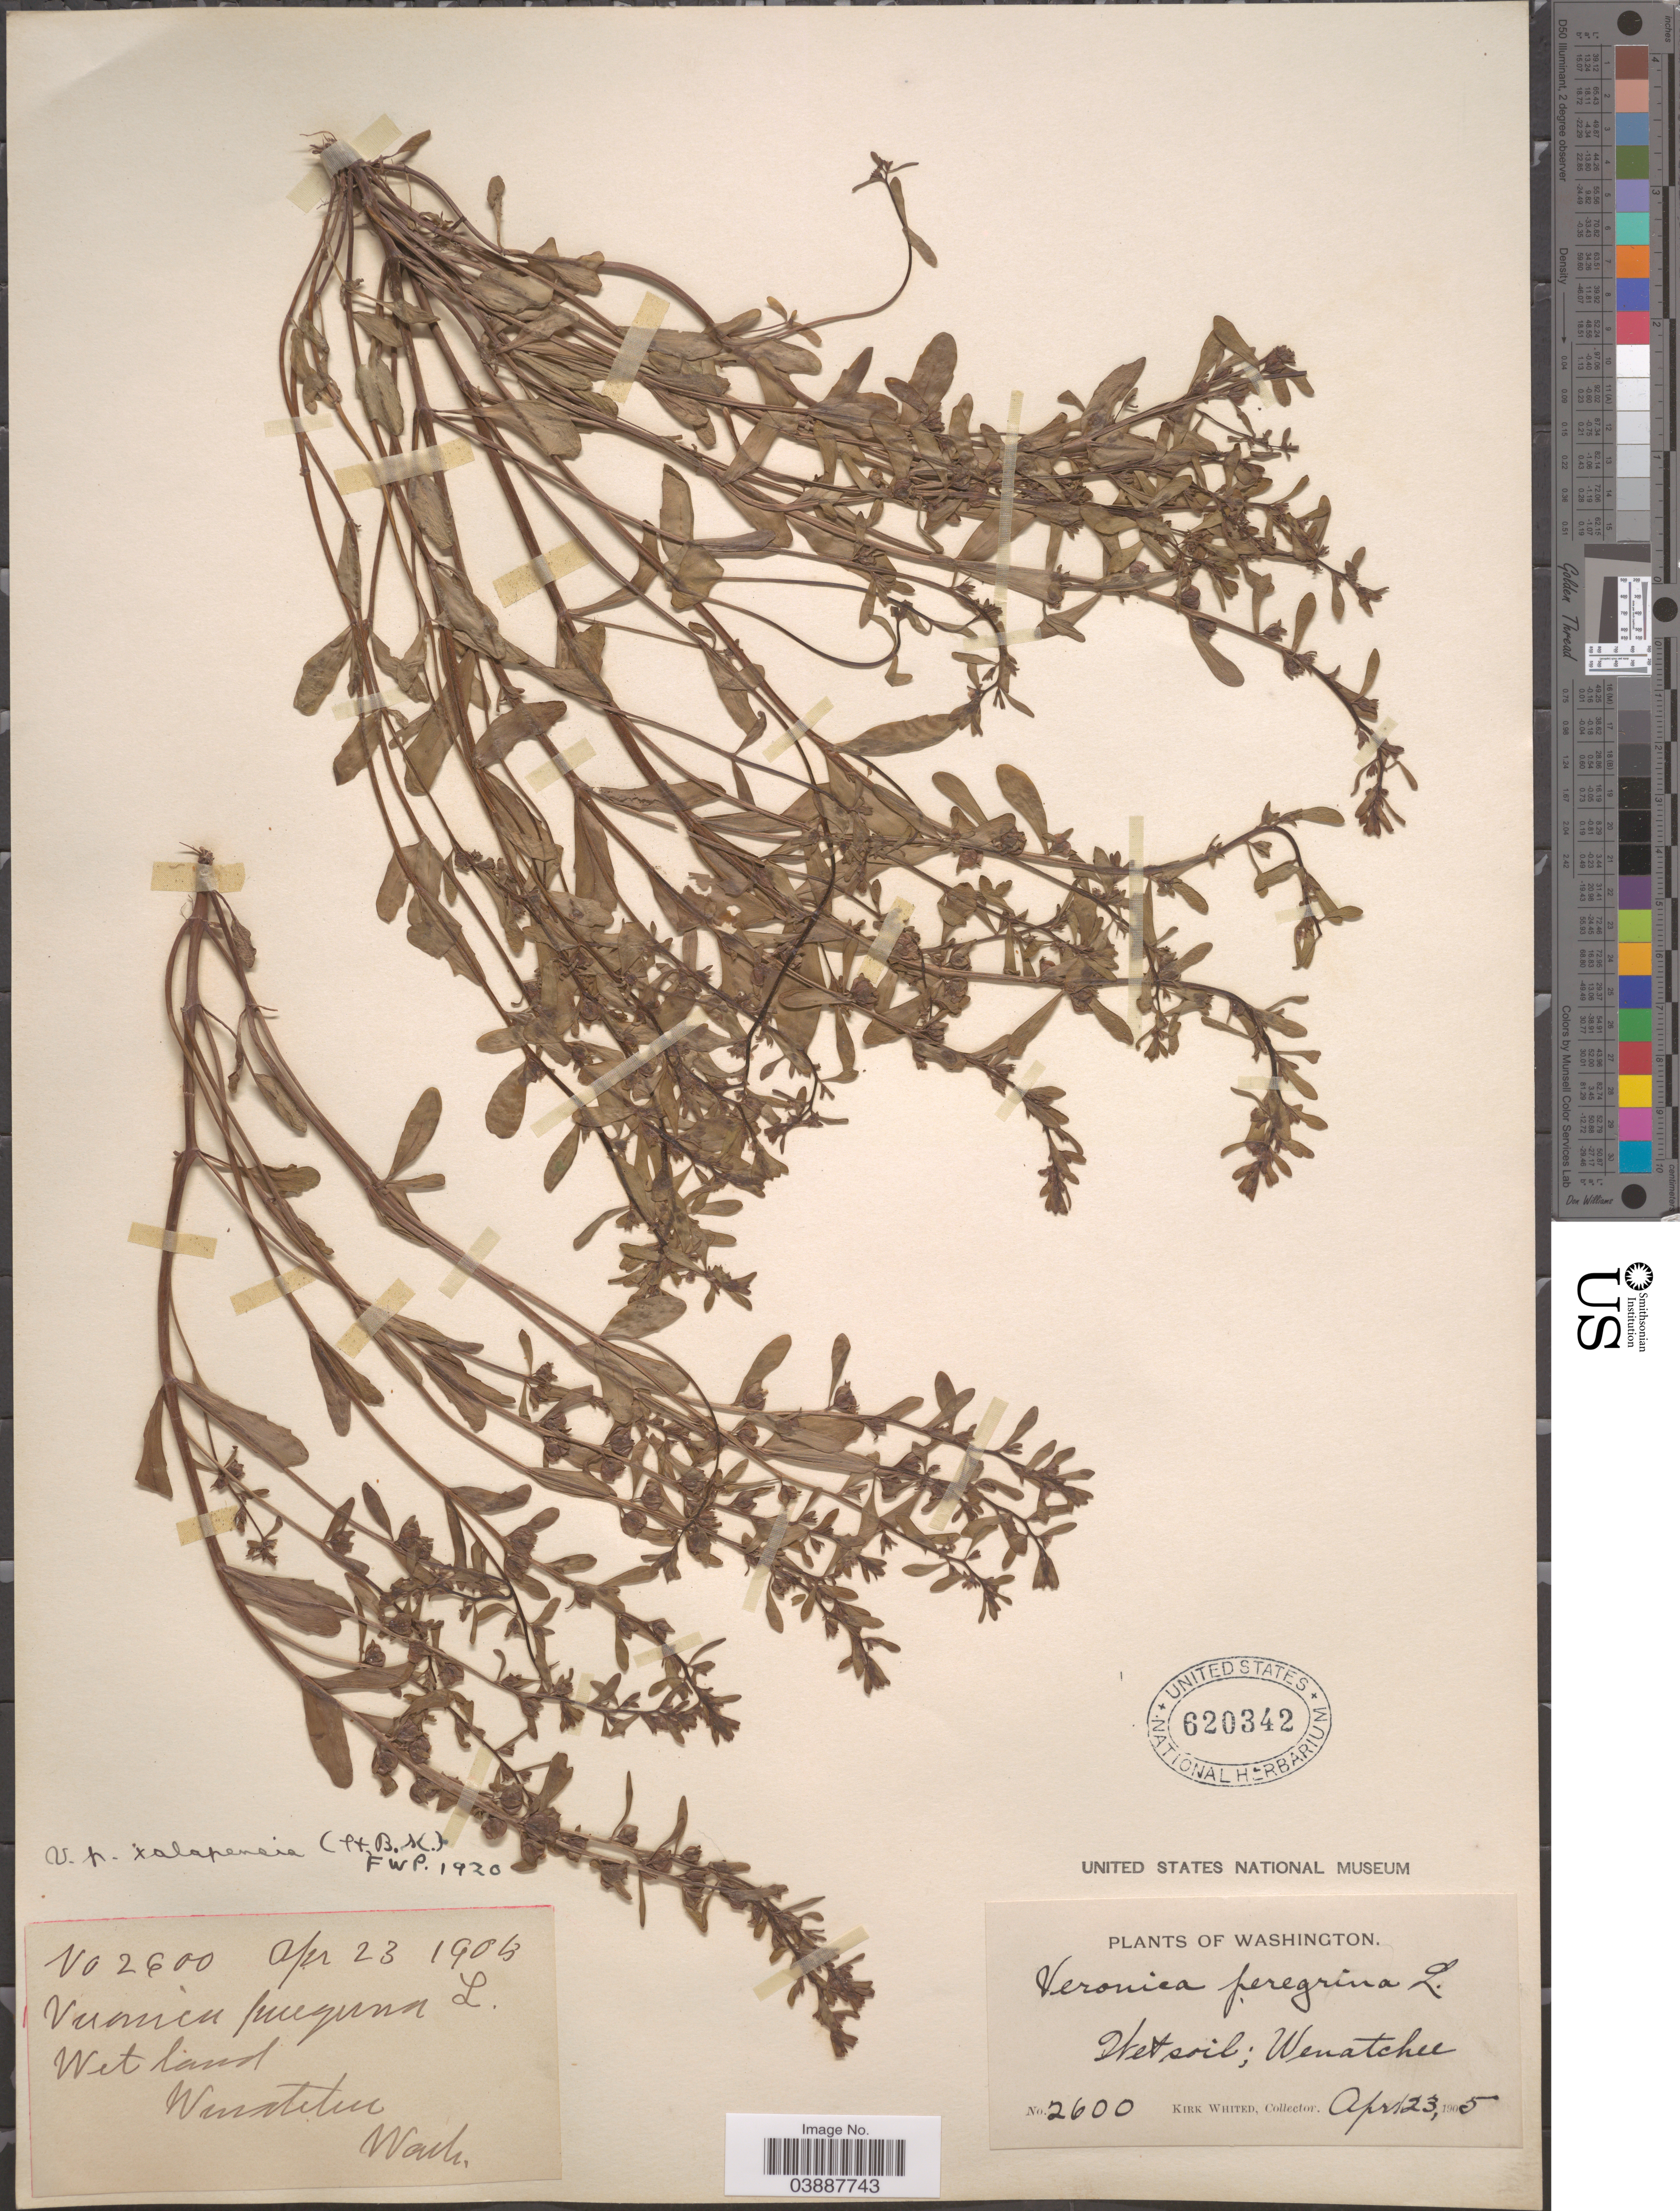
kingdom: Plantae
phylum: Tracheophyta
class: Magnoliopsida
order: Lamiales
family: Plantaginaceae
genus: Veronica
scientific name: Veronica peregrina var. xalapensis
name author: Kunth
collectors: K. Whited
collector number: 2600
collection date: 1905-04-23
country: United States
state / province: Washington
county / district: Chelan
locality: Wenatchee.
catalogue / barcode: US 620342